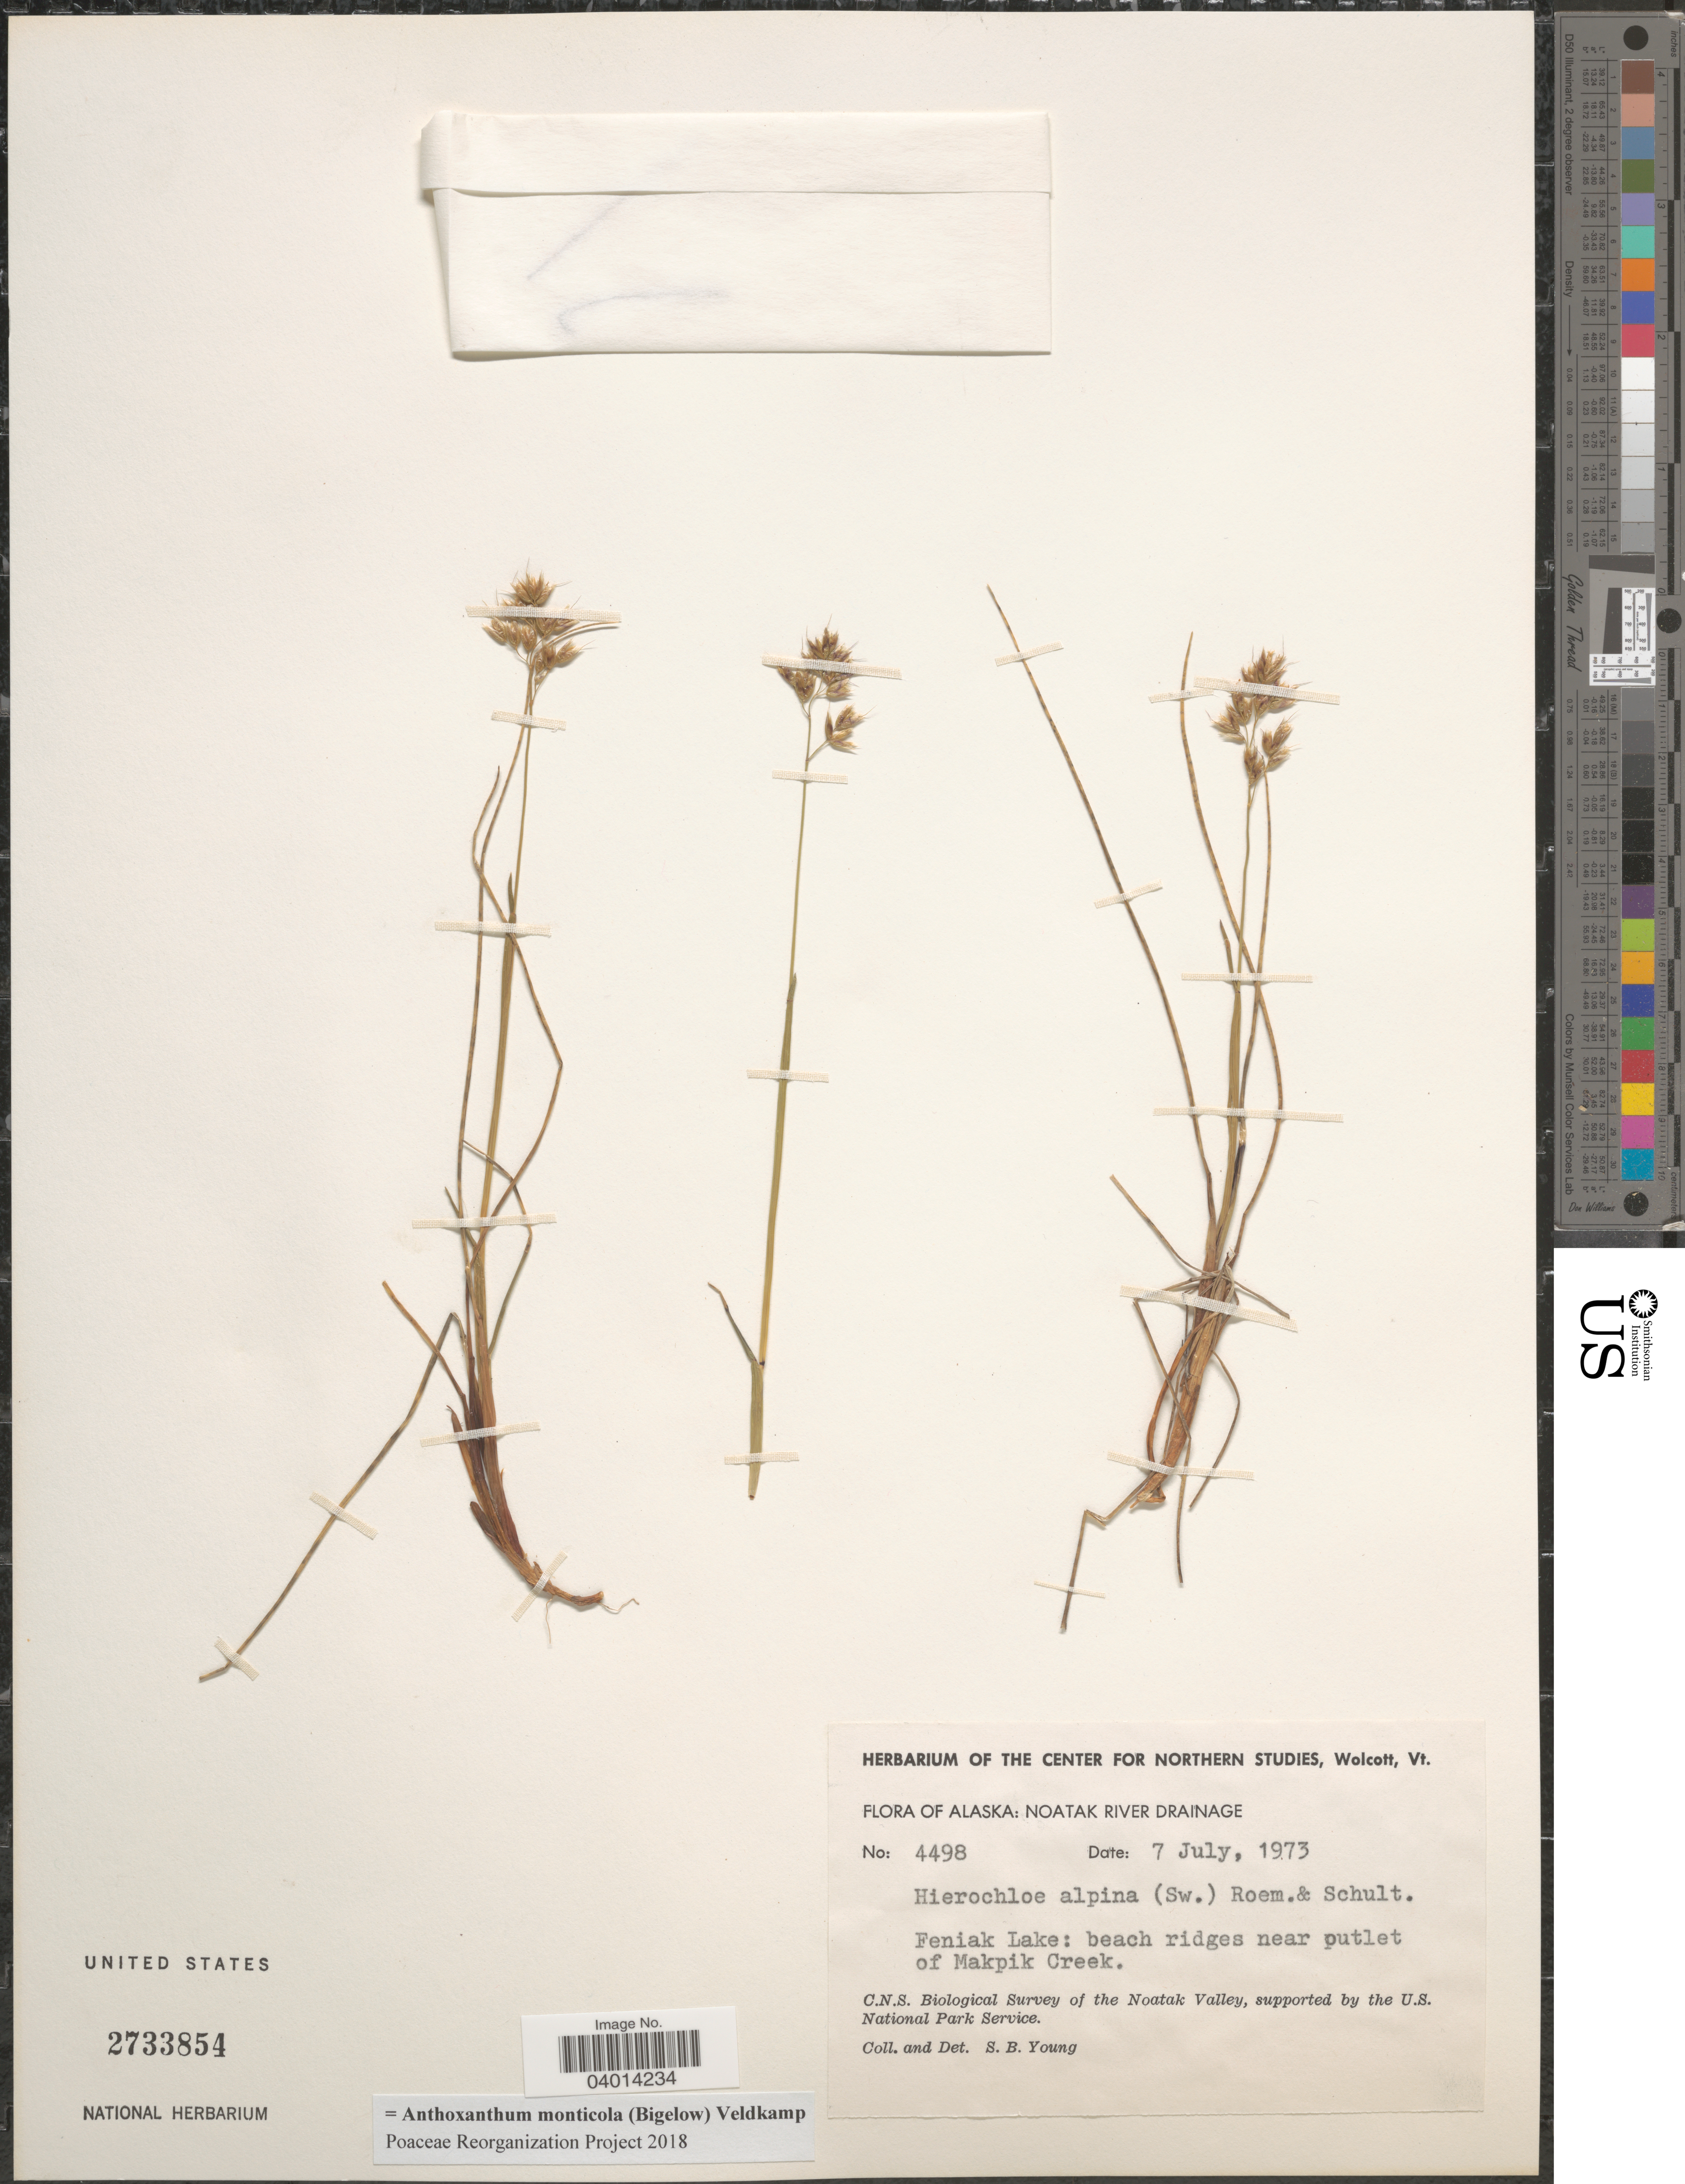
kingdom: Plantae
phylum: Tracheophyta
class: Liliopsida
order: Poales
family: Poaceae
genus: Anthoxanthum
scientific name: Anthoxanthum monticola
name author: (Bigelow) Veldkamp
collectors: S. Young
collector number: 4498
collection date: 1973-07-07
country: United States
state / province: Alaska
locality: Noatak River Drainage. Feniak Lake: beach ridges near outlet of Makpik Creek.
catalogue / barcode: US 2733854